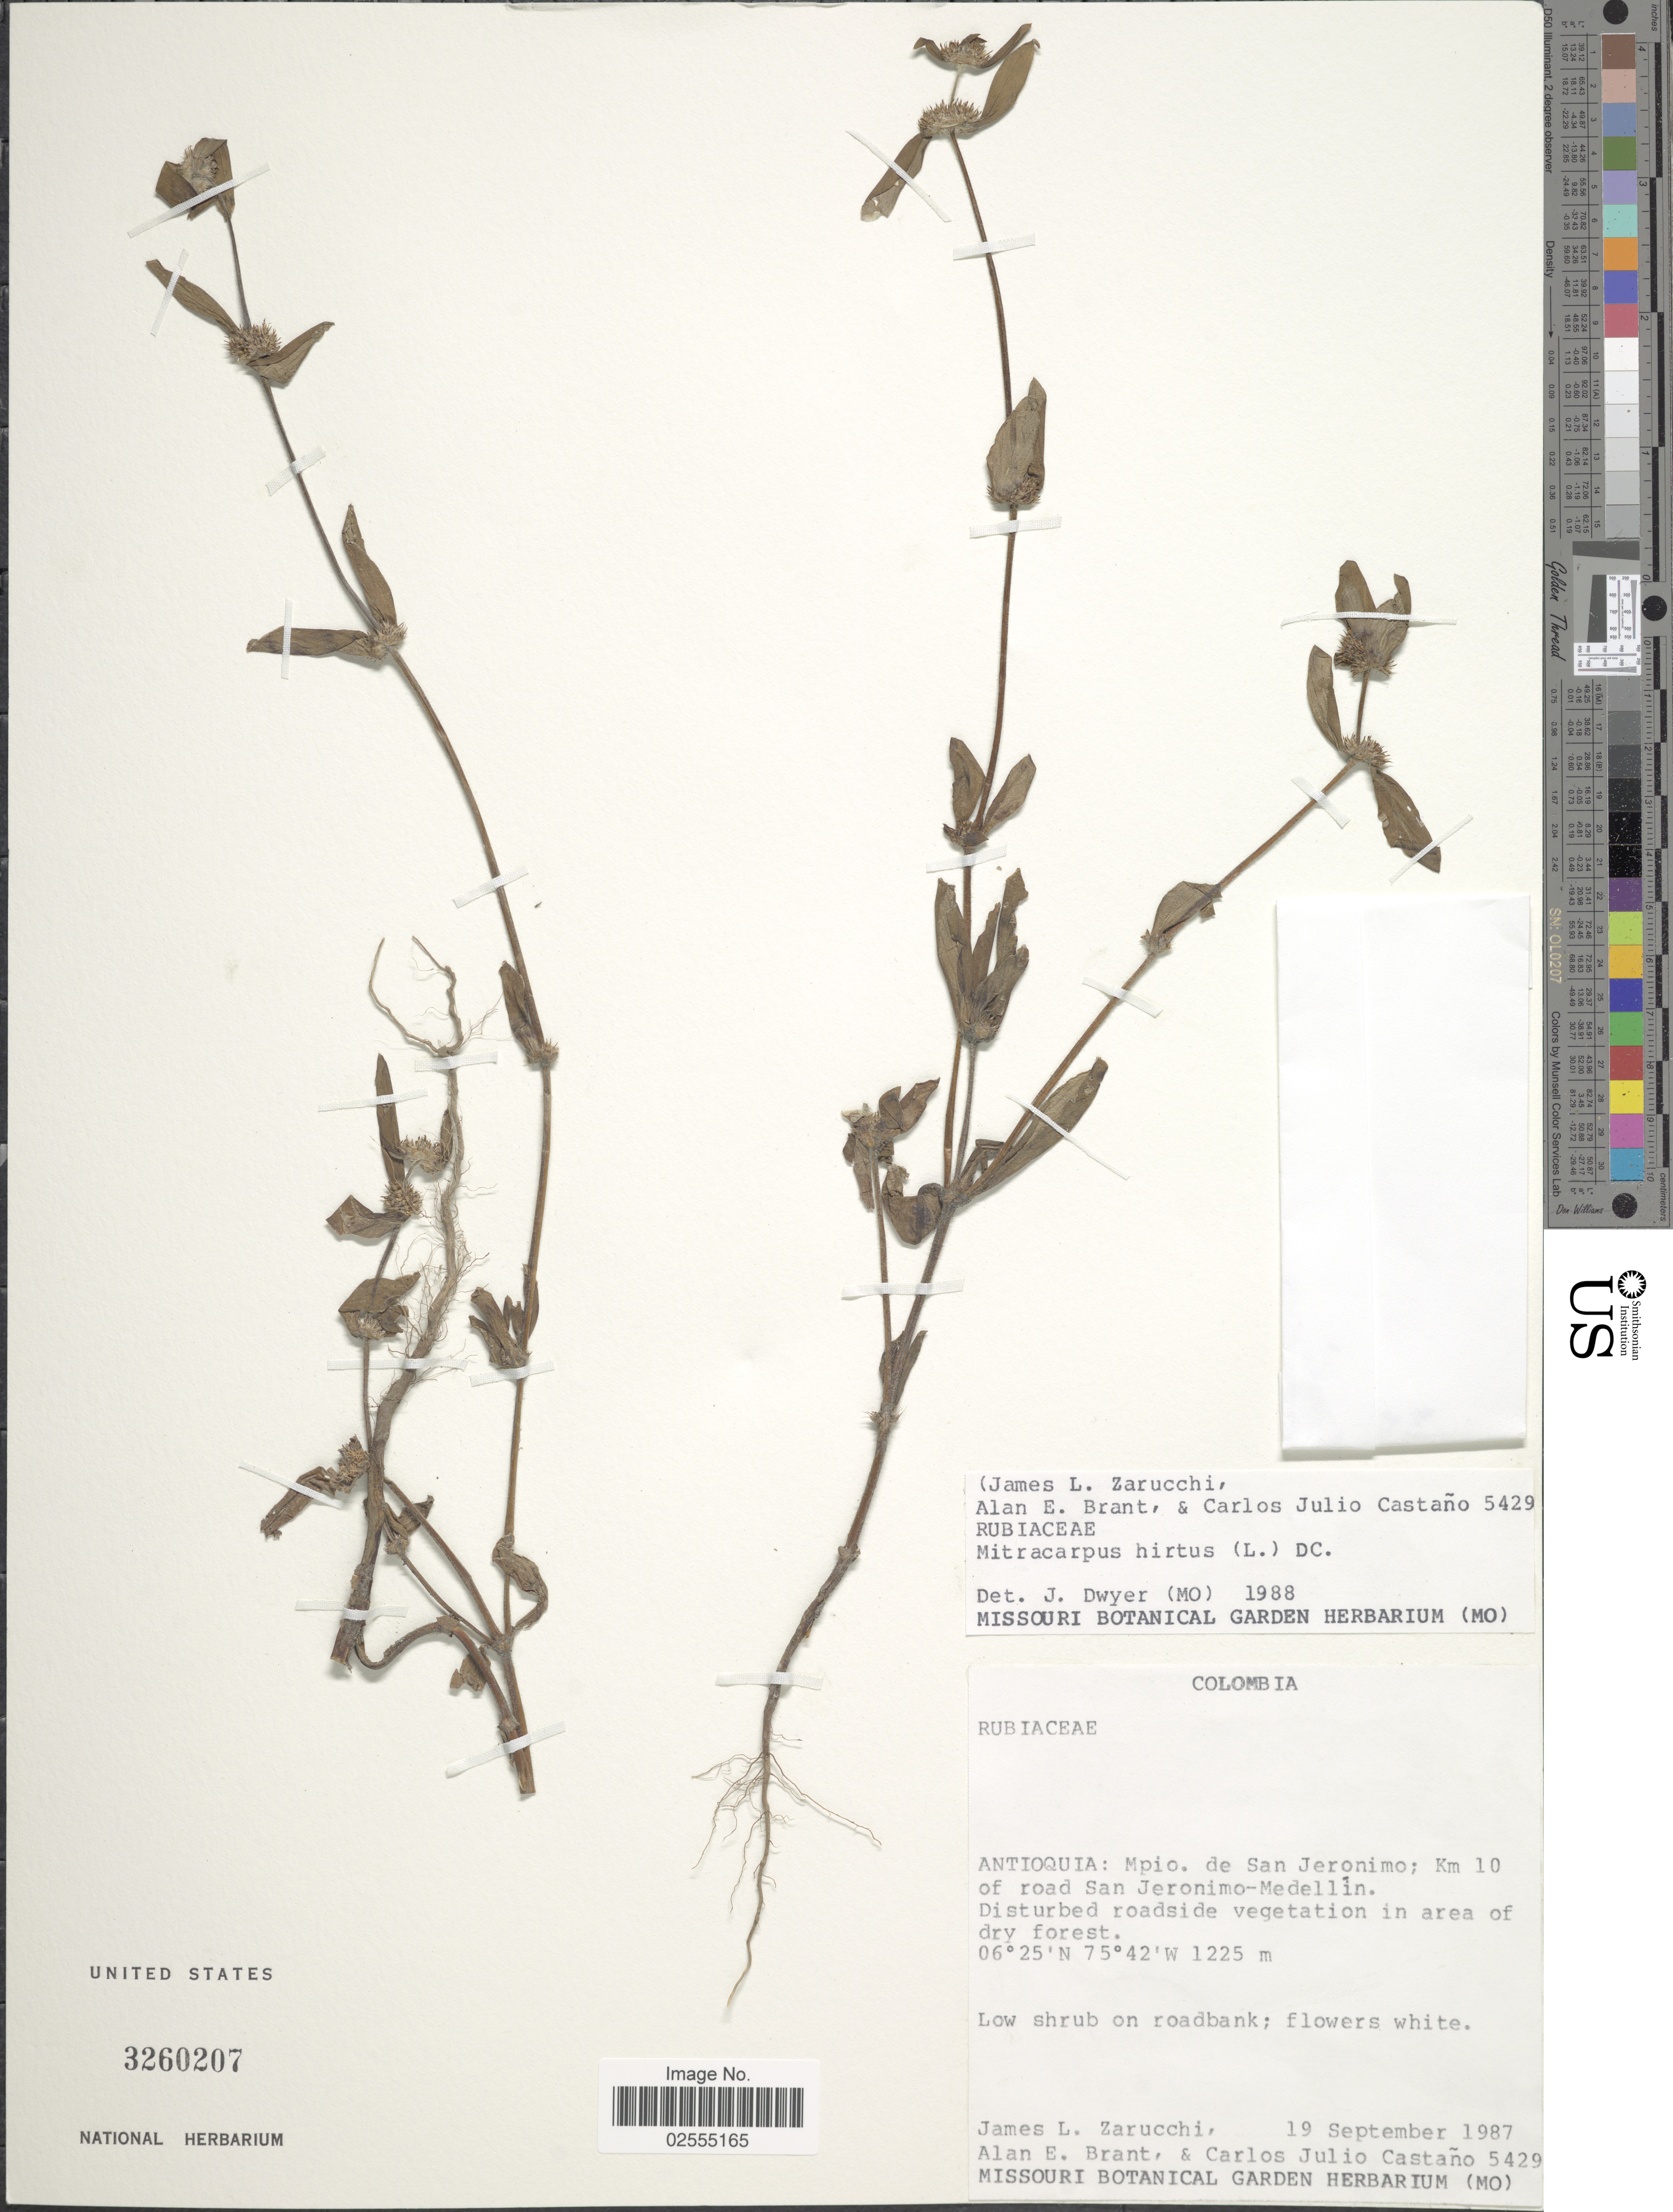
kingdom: Plantae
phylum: Tracheophyta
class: Magnoliopsida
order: Gentianales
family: Rubiaceae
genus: Mitracarpus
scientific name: Mitracarpus hirtus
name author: (L.) DC.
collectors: J. L. Zarucchi, A. Brant & C. Castaño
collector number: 5429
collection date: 1987-09-19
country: Colombia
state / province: Antioquia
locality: Antioquia: Mpio. de San Jeronimo; Km 10 of road San Jeronimo-Medellin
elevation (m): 1225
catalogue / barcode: US 3260207